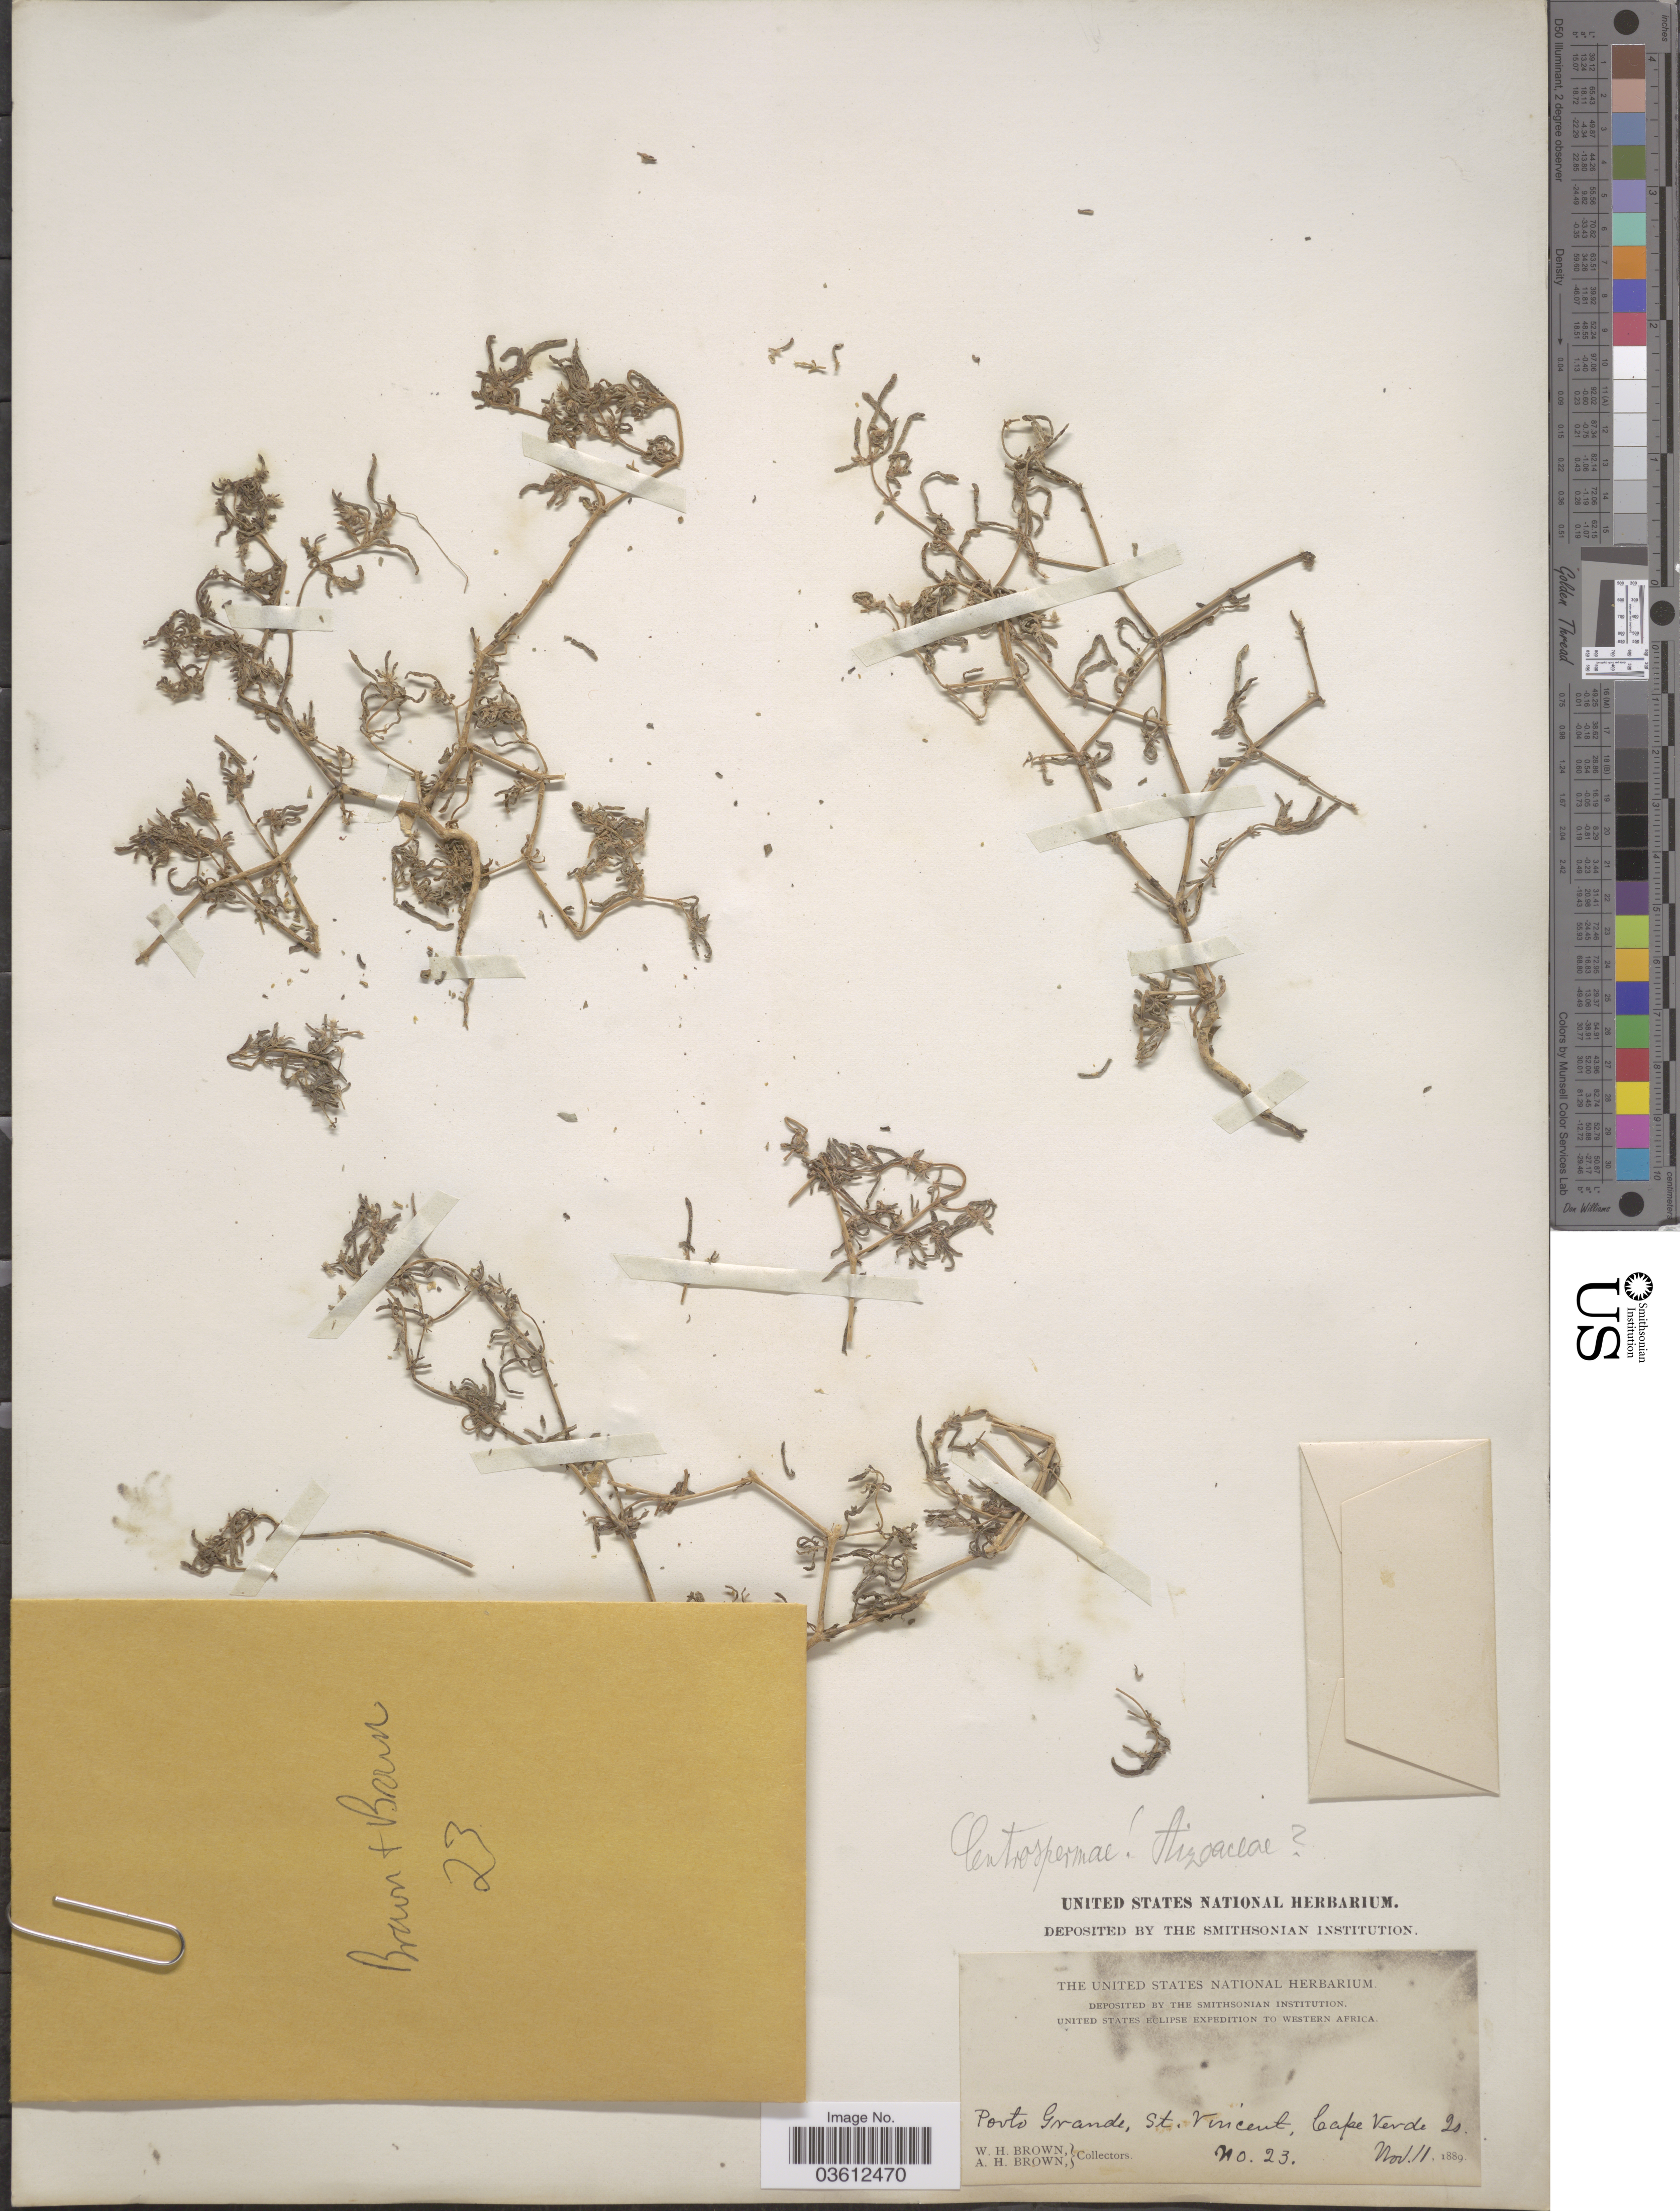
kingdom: Plantae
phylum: Tracheophyta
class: Magnoliopsida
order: Caryophyllales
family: Aizoaceae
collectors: W. H. Brown & A. H. Brown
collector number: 23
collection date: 1889-11-11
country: Cape Verde Islands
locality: Western Africa. Port Grande, St. Vincent, Cape Verde Is.